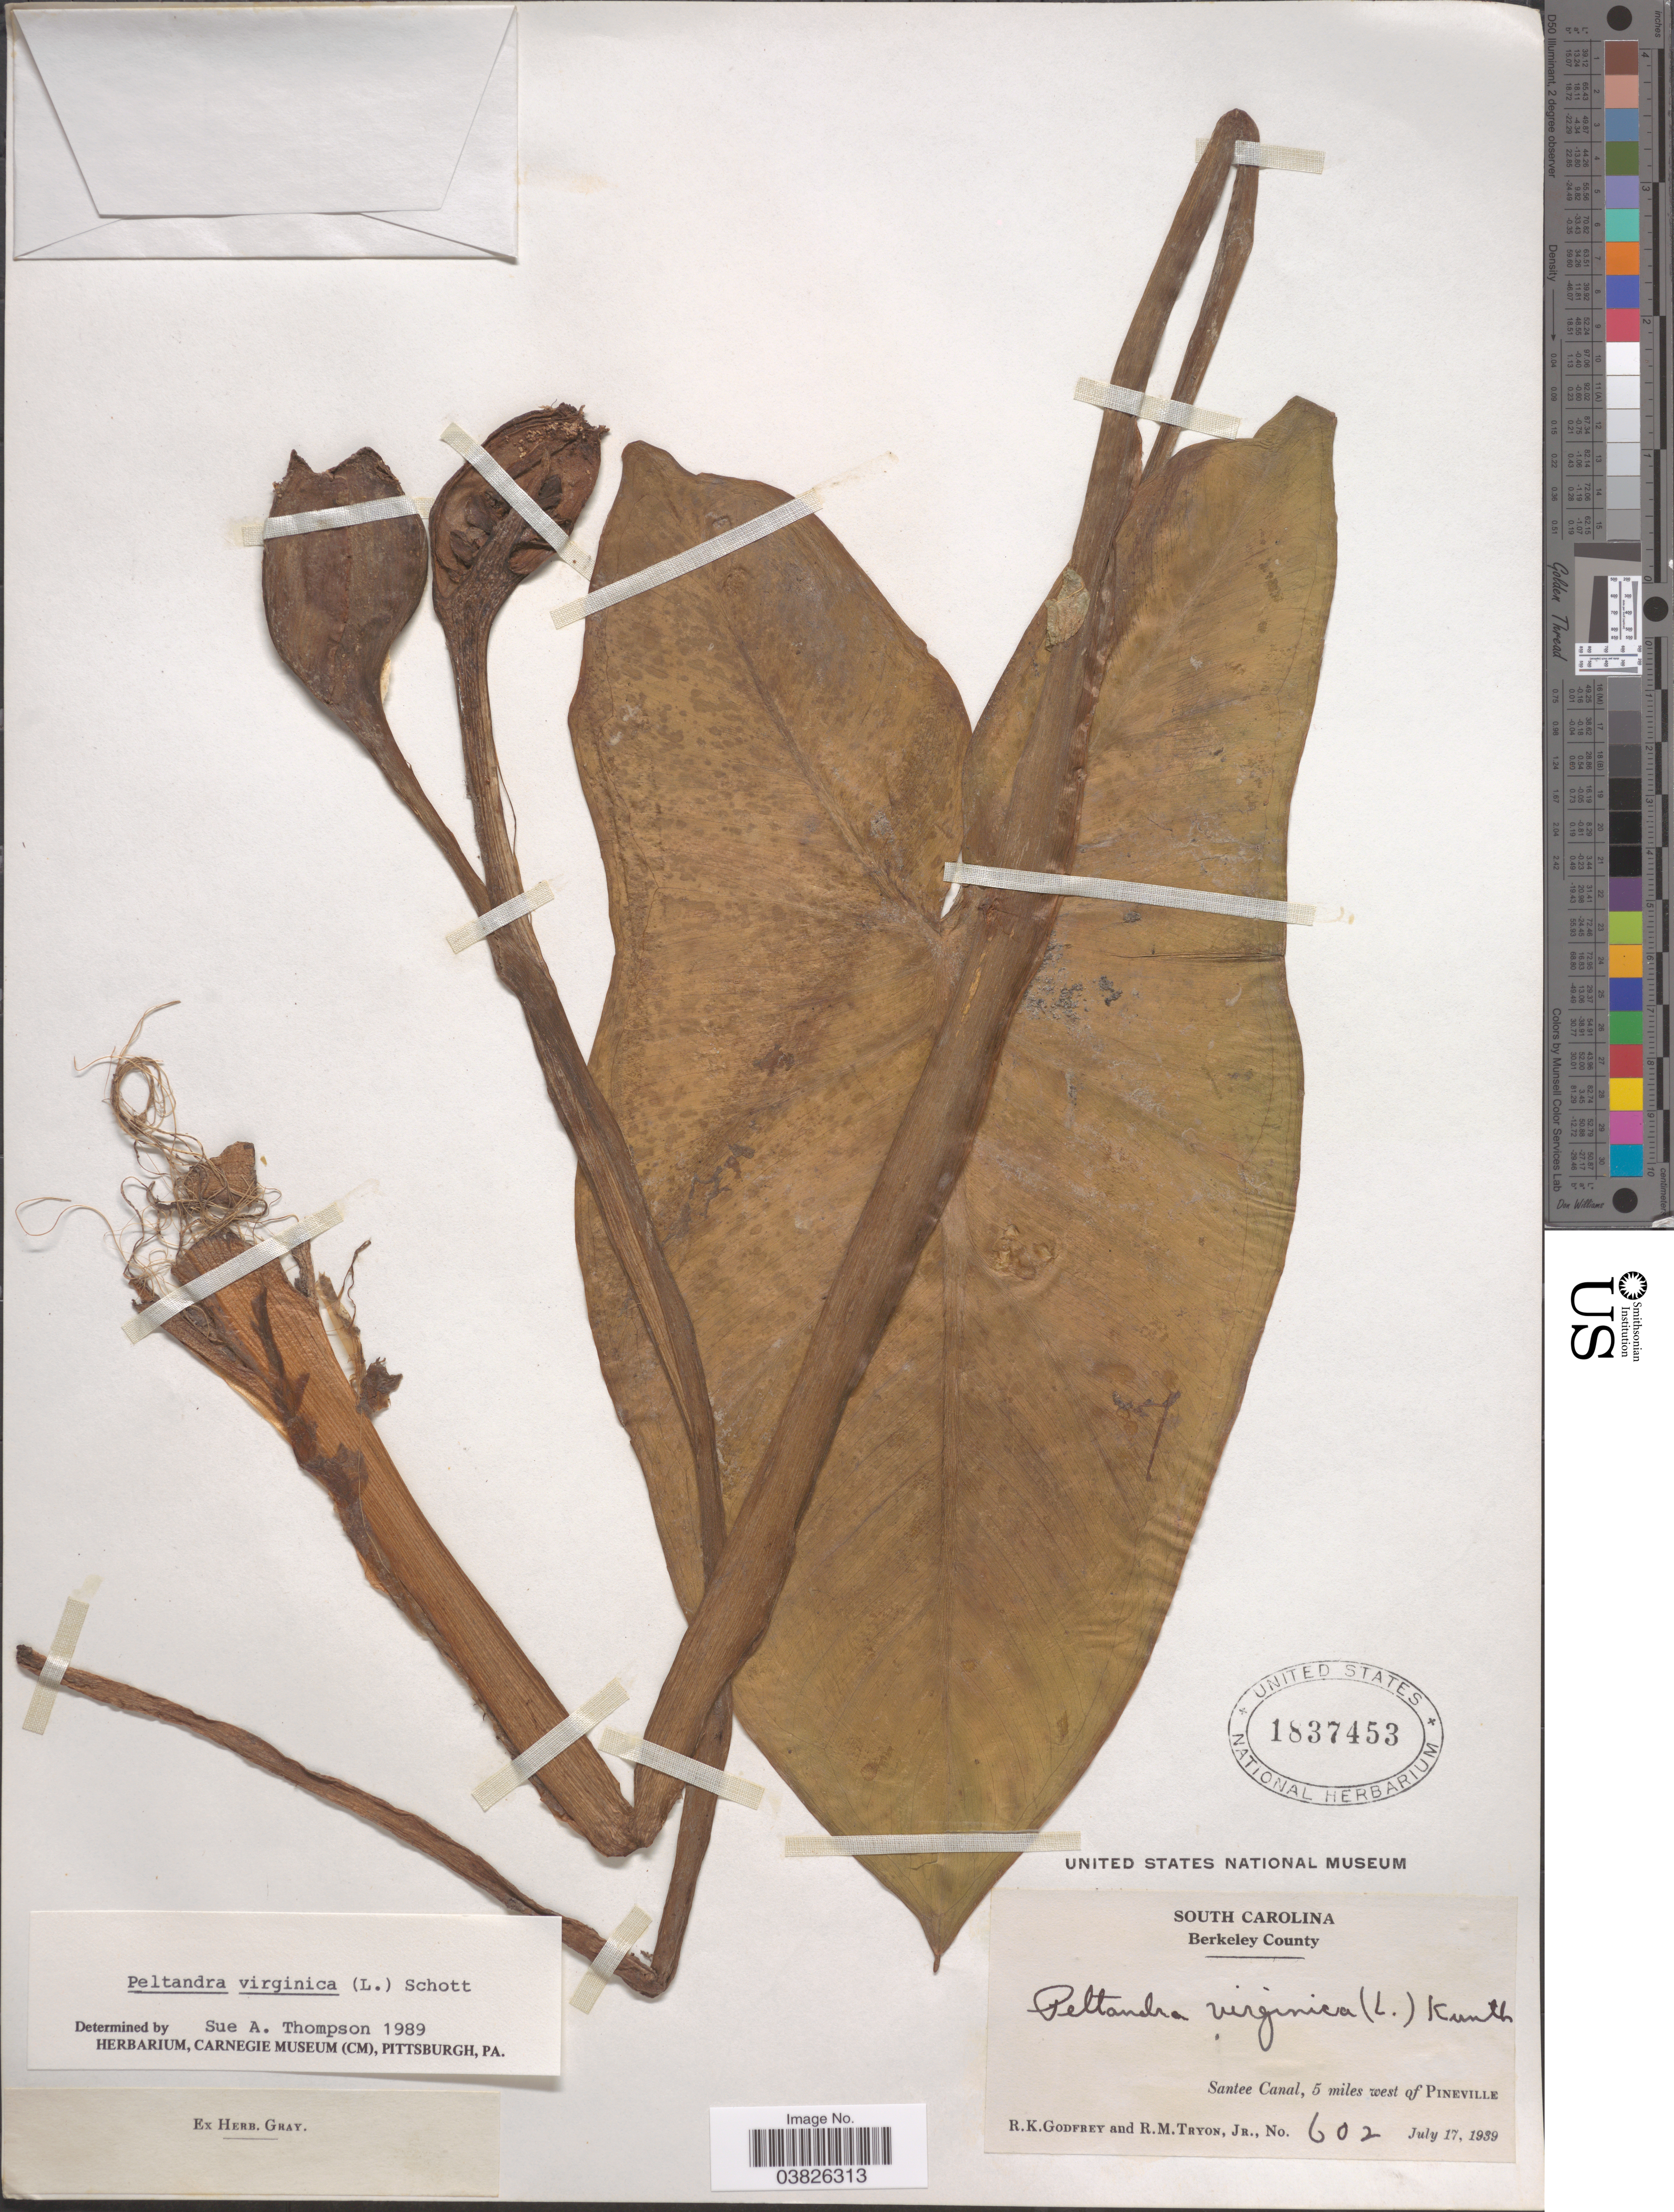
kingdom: Plantae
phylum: Tracheophyta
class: Liliopsida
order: Alismatales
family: Araceae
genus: Peltandra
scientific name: Peltandra virginica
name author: (L.) Schott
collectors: R. K. Godfrey & R. Tryon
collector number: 602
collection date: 1939-07-17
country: United States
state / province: South Carolina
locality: Berkeley County. Santee Canal, 5 miles west of Pineville.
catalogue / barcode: US 1837453